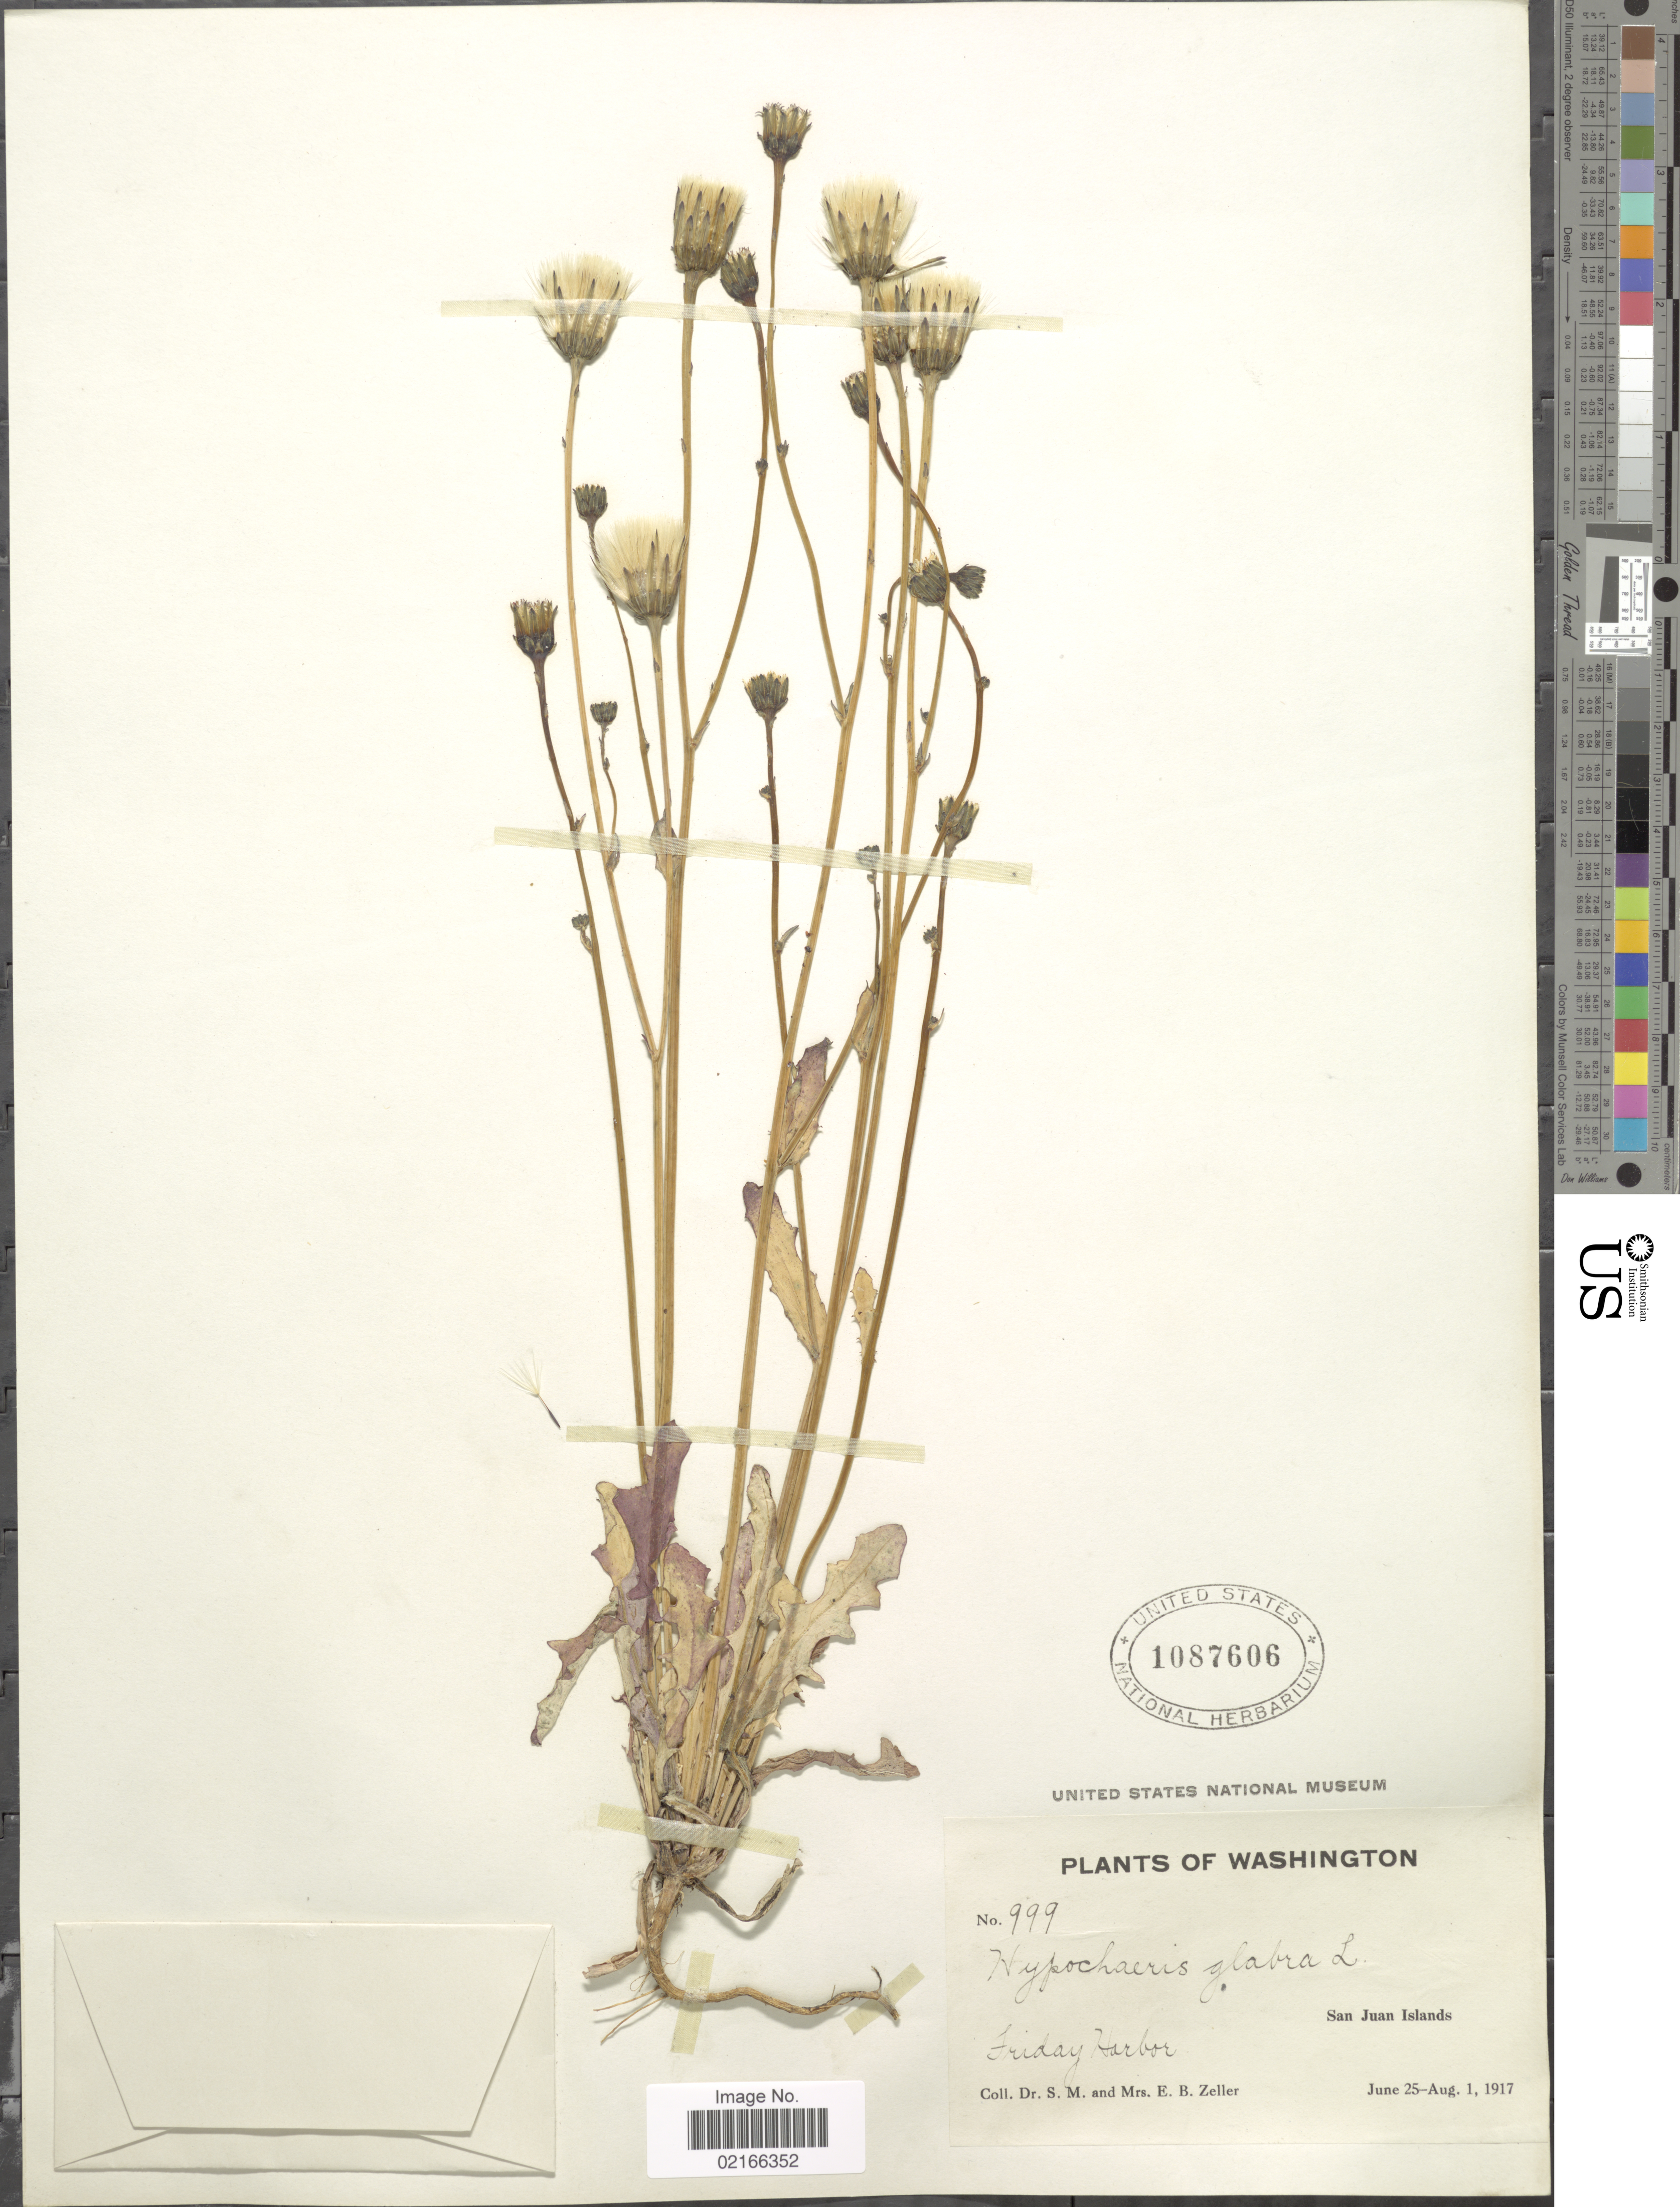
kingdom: Plantae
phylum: Tracheophyta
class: Magnoliopsida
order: Asterales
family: Asteraceae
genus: Hypochaeris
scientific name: Hypochaeris glabra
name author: L.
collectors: S. Zeller & E. Zeller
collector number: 999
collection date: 1917-06-25/1917-08-01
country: United States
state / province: Washington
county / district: San Juan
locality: San Juan Islands. Friday Harbor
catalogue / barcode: US 1087606